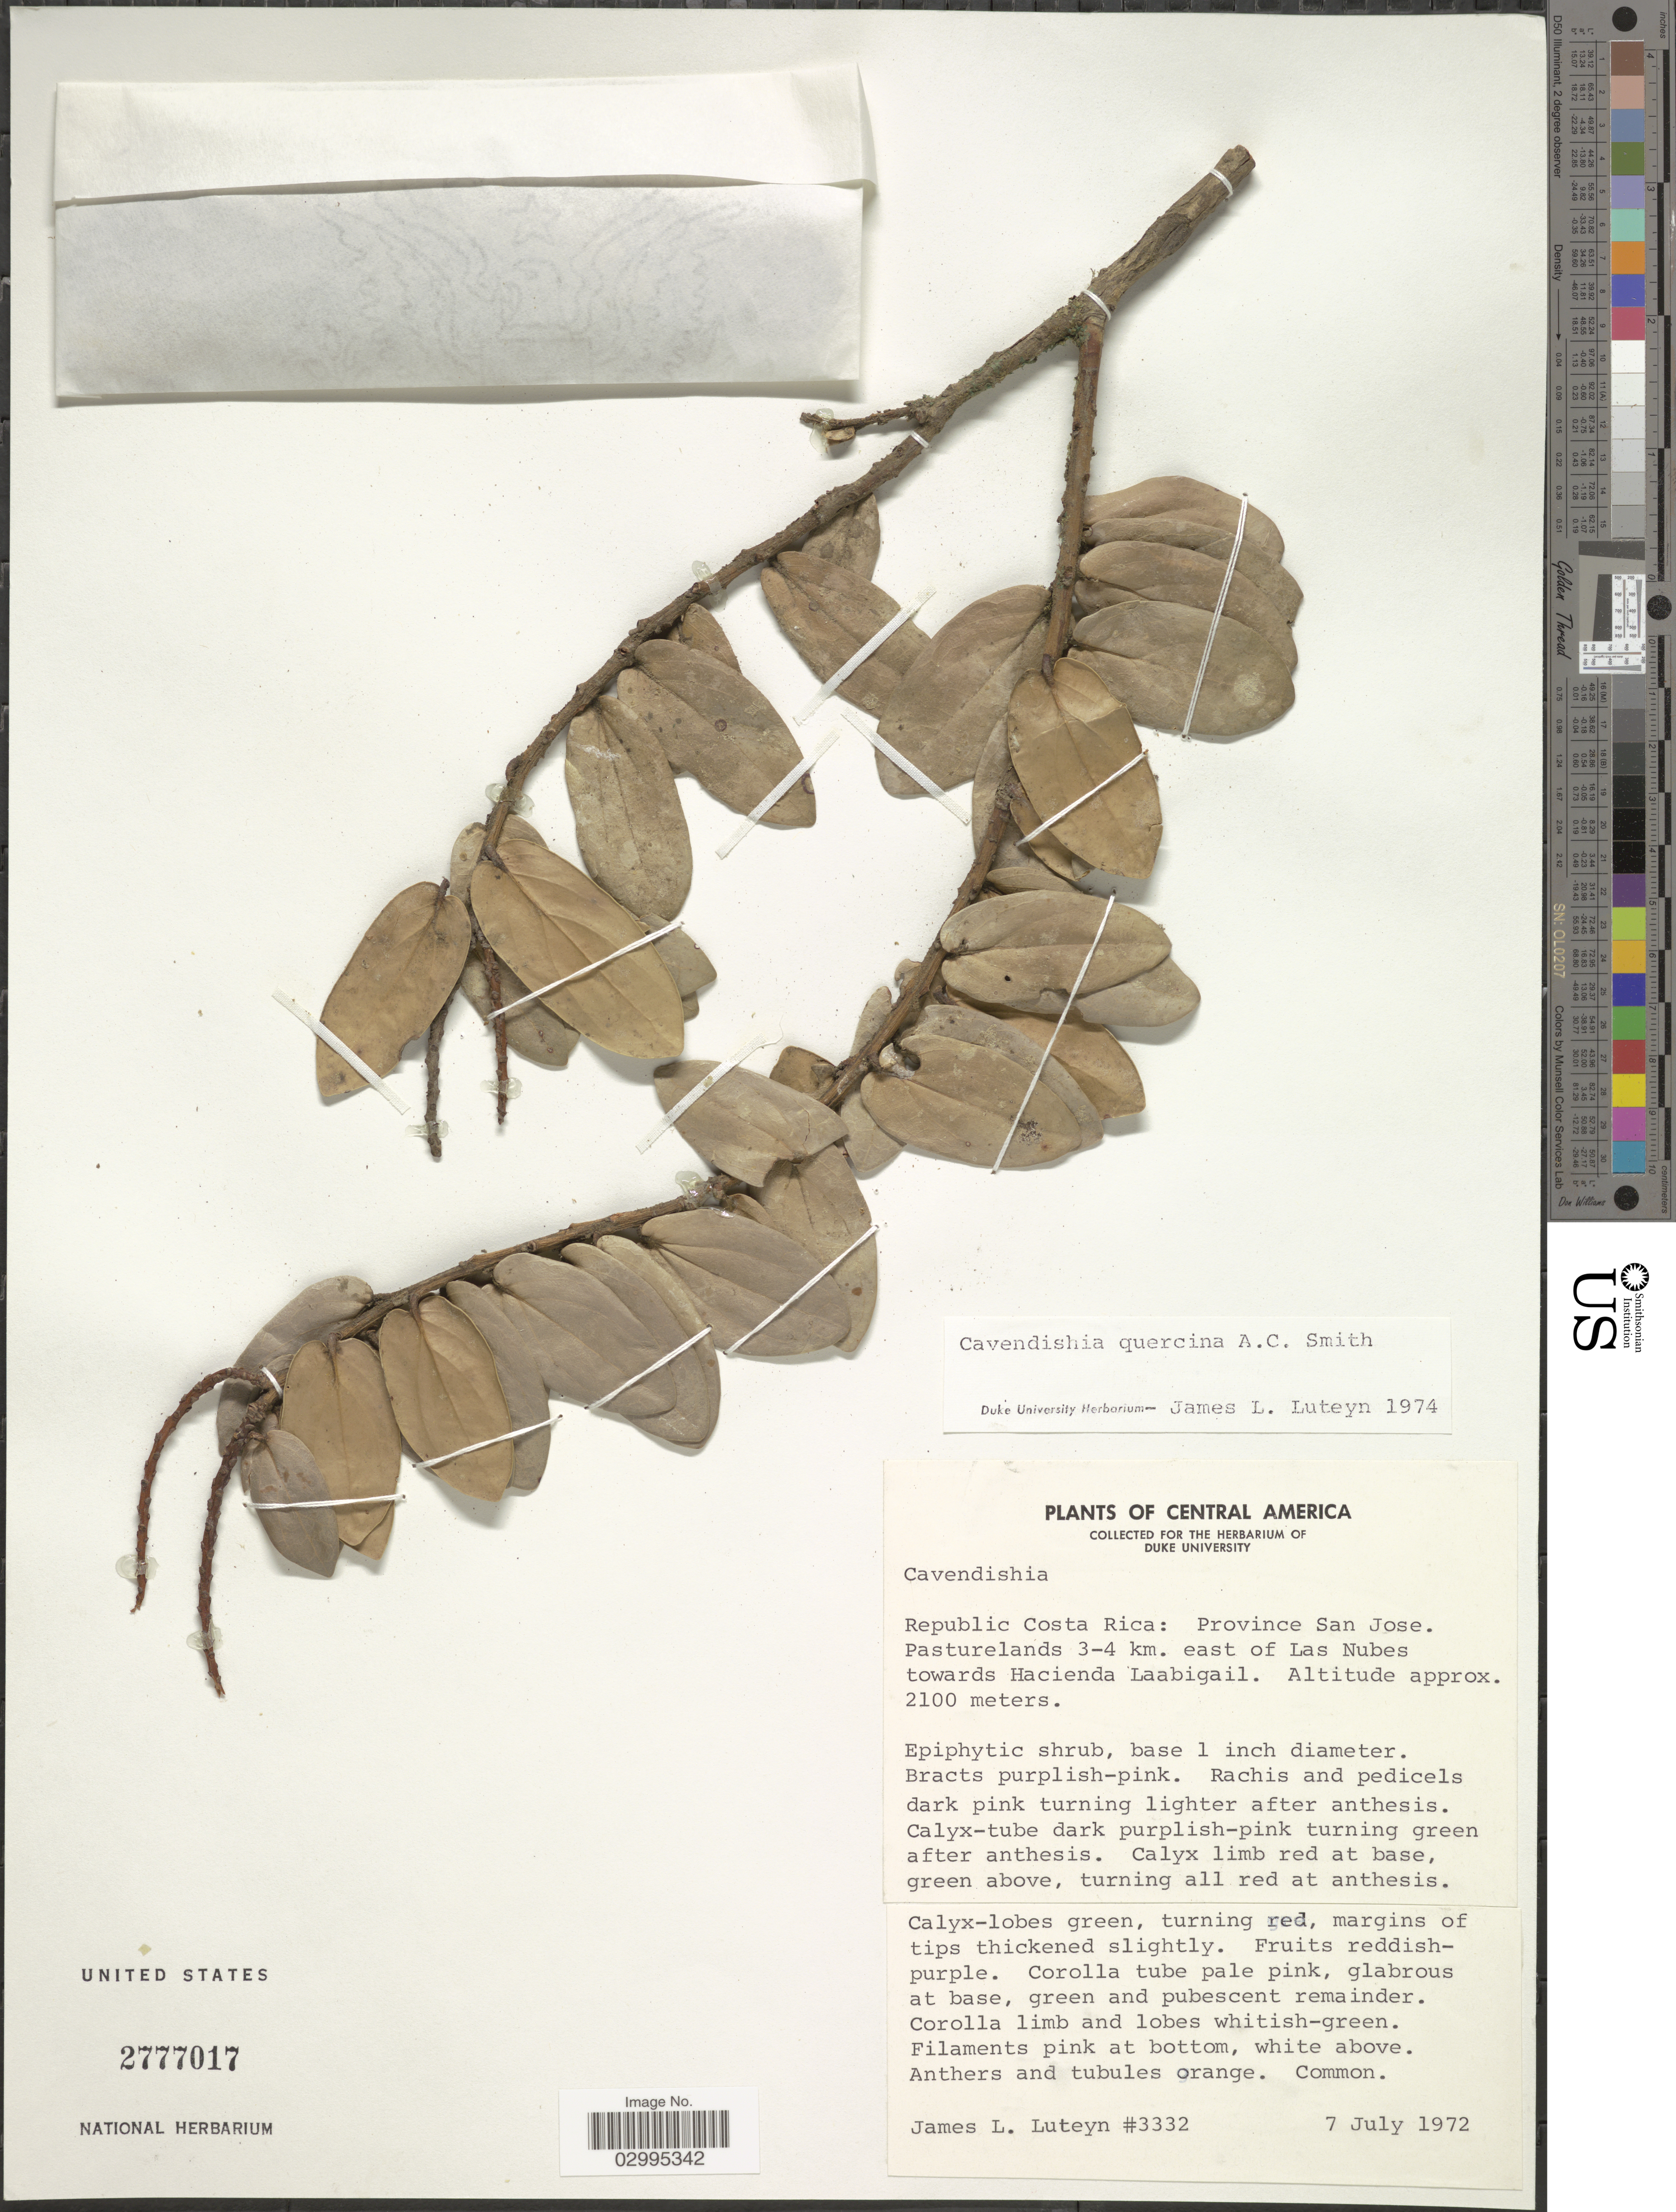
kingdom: Plantae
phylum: Tracheophyta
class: Magnoliopsida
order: Ericales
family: Ericaceae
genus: Cavendishia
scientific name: Cavendishia quercina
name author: A.C. Sm.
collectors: J. L. Luteyn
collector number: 3332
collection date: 1972-07-07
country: Costa Rica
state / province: San José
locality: Pasturelands 3-4 km. east of Las Nubes towards Hacienda Laabigail.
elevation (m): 2100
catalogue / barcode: US 2777017